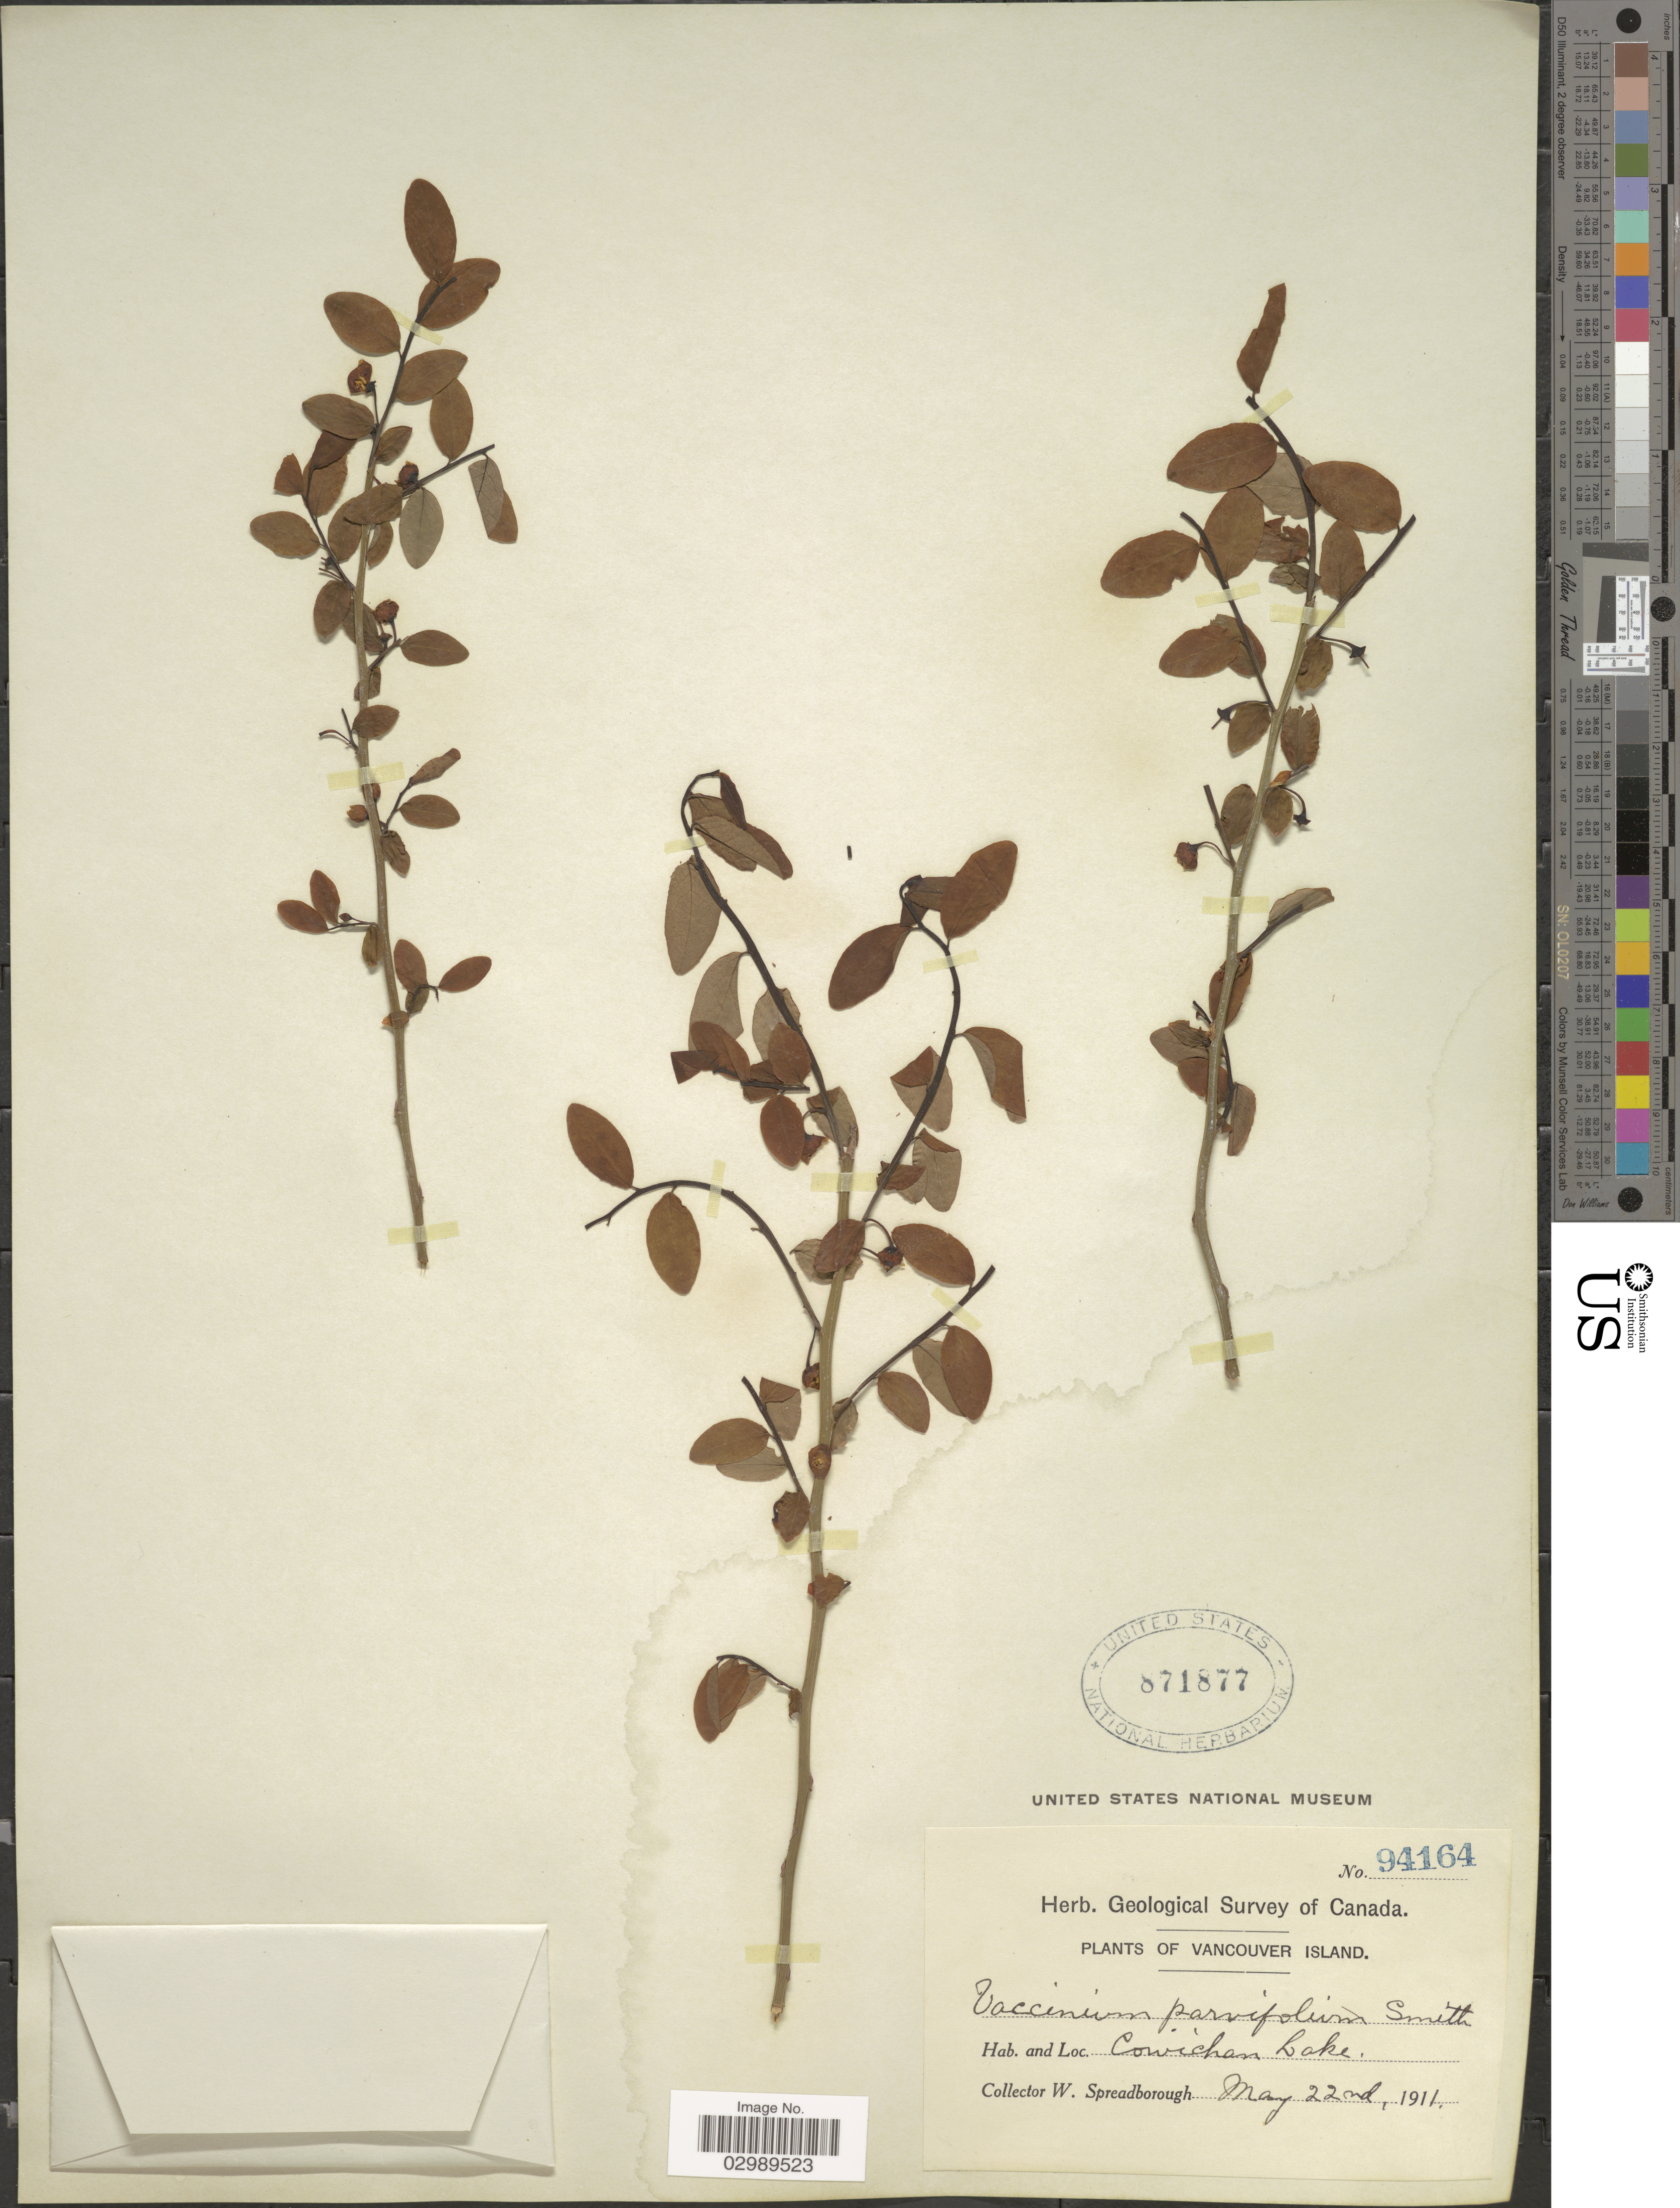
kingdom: Plantae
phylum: Tracheophyta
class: Magnoliopsida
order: Ericales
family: Ericaceae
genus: Vaccinium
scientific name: Vaccinium parvifolium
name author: Small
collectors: W. Spreadborough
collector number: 94164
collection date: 1911-05-22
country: Canada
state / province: British Columbia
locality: Vancouver Island, Cowichan Lake.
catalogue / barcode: US 871877